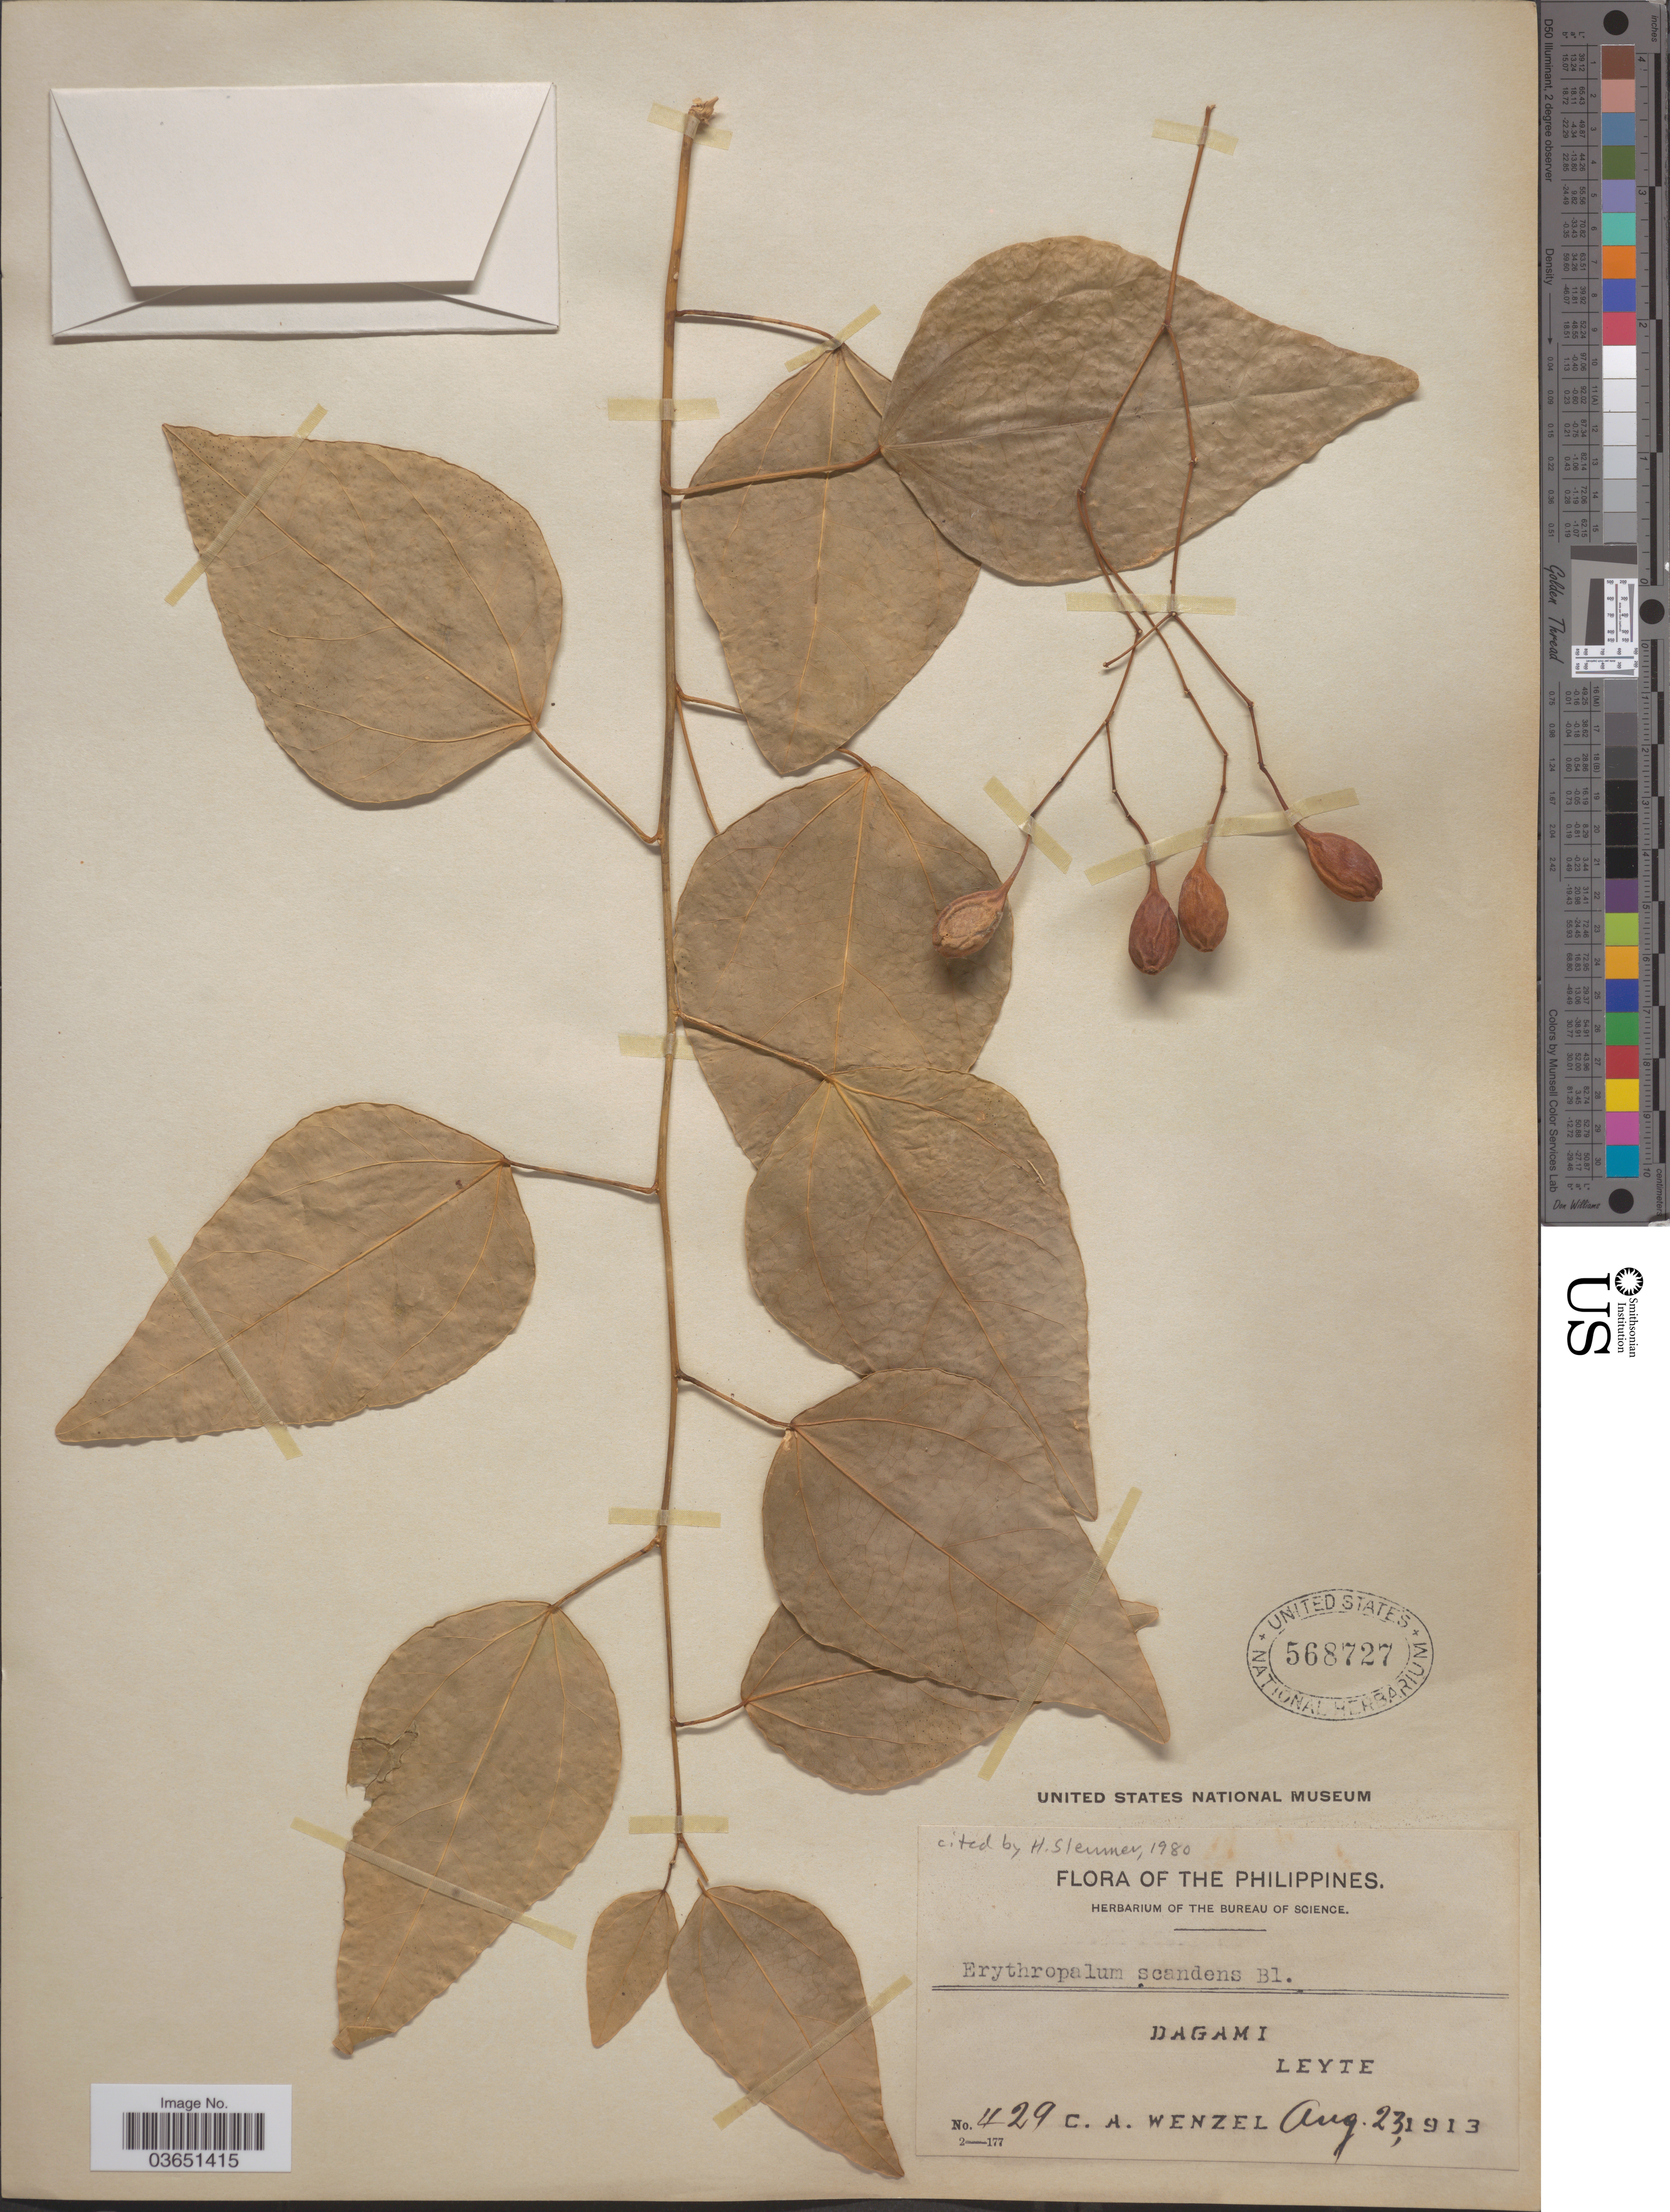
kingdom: Plantae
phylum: Tracheophyta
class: Magnoliopsida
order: Santalales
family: Erythropalaceae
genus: Erythropalum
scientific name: Erythropalum scandens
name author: Blume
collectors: C. Wenzel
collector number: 429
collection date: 1913-08-23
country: Philippines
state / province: Eastern Visayas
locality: Dagami. Leyte.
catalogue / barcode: US 568727